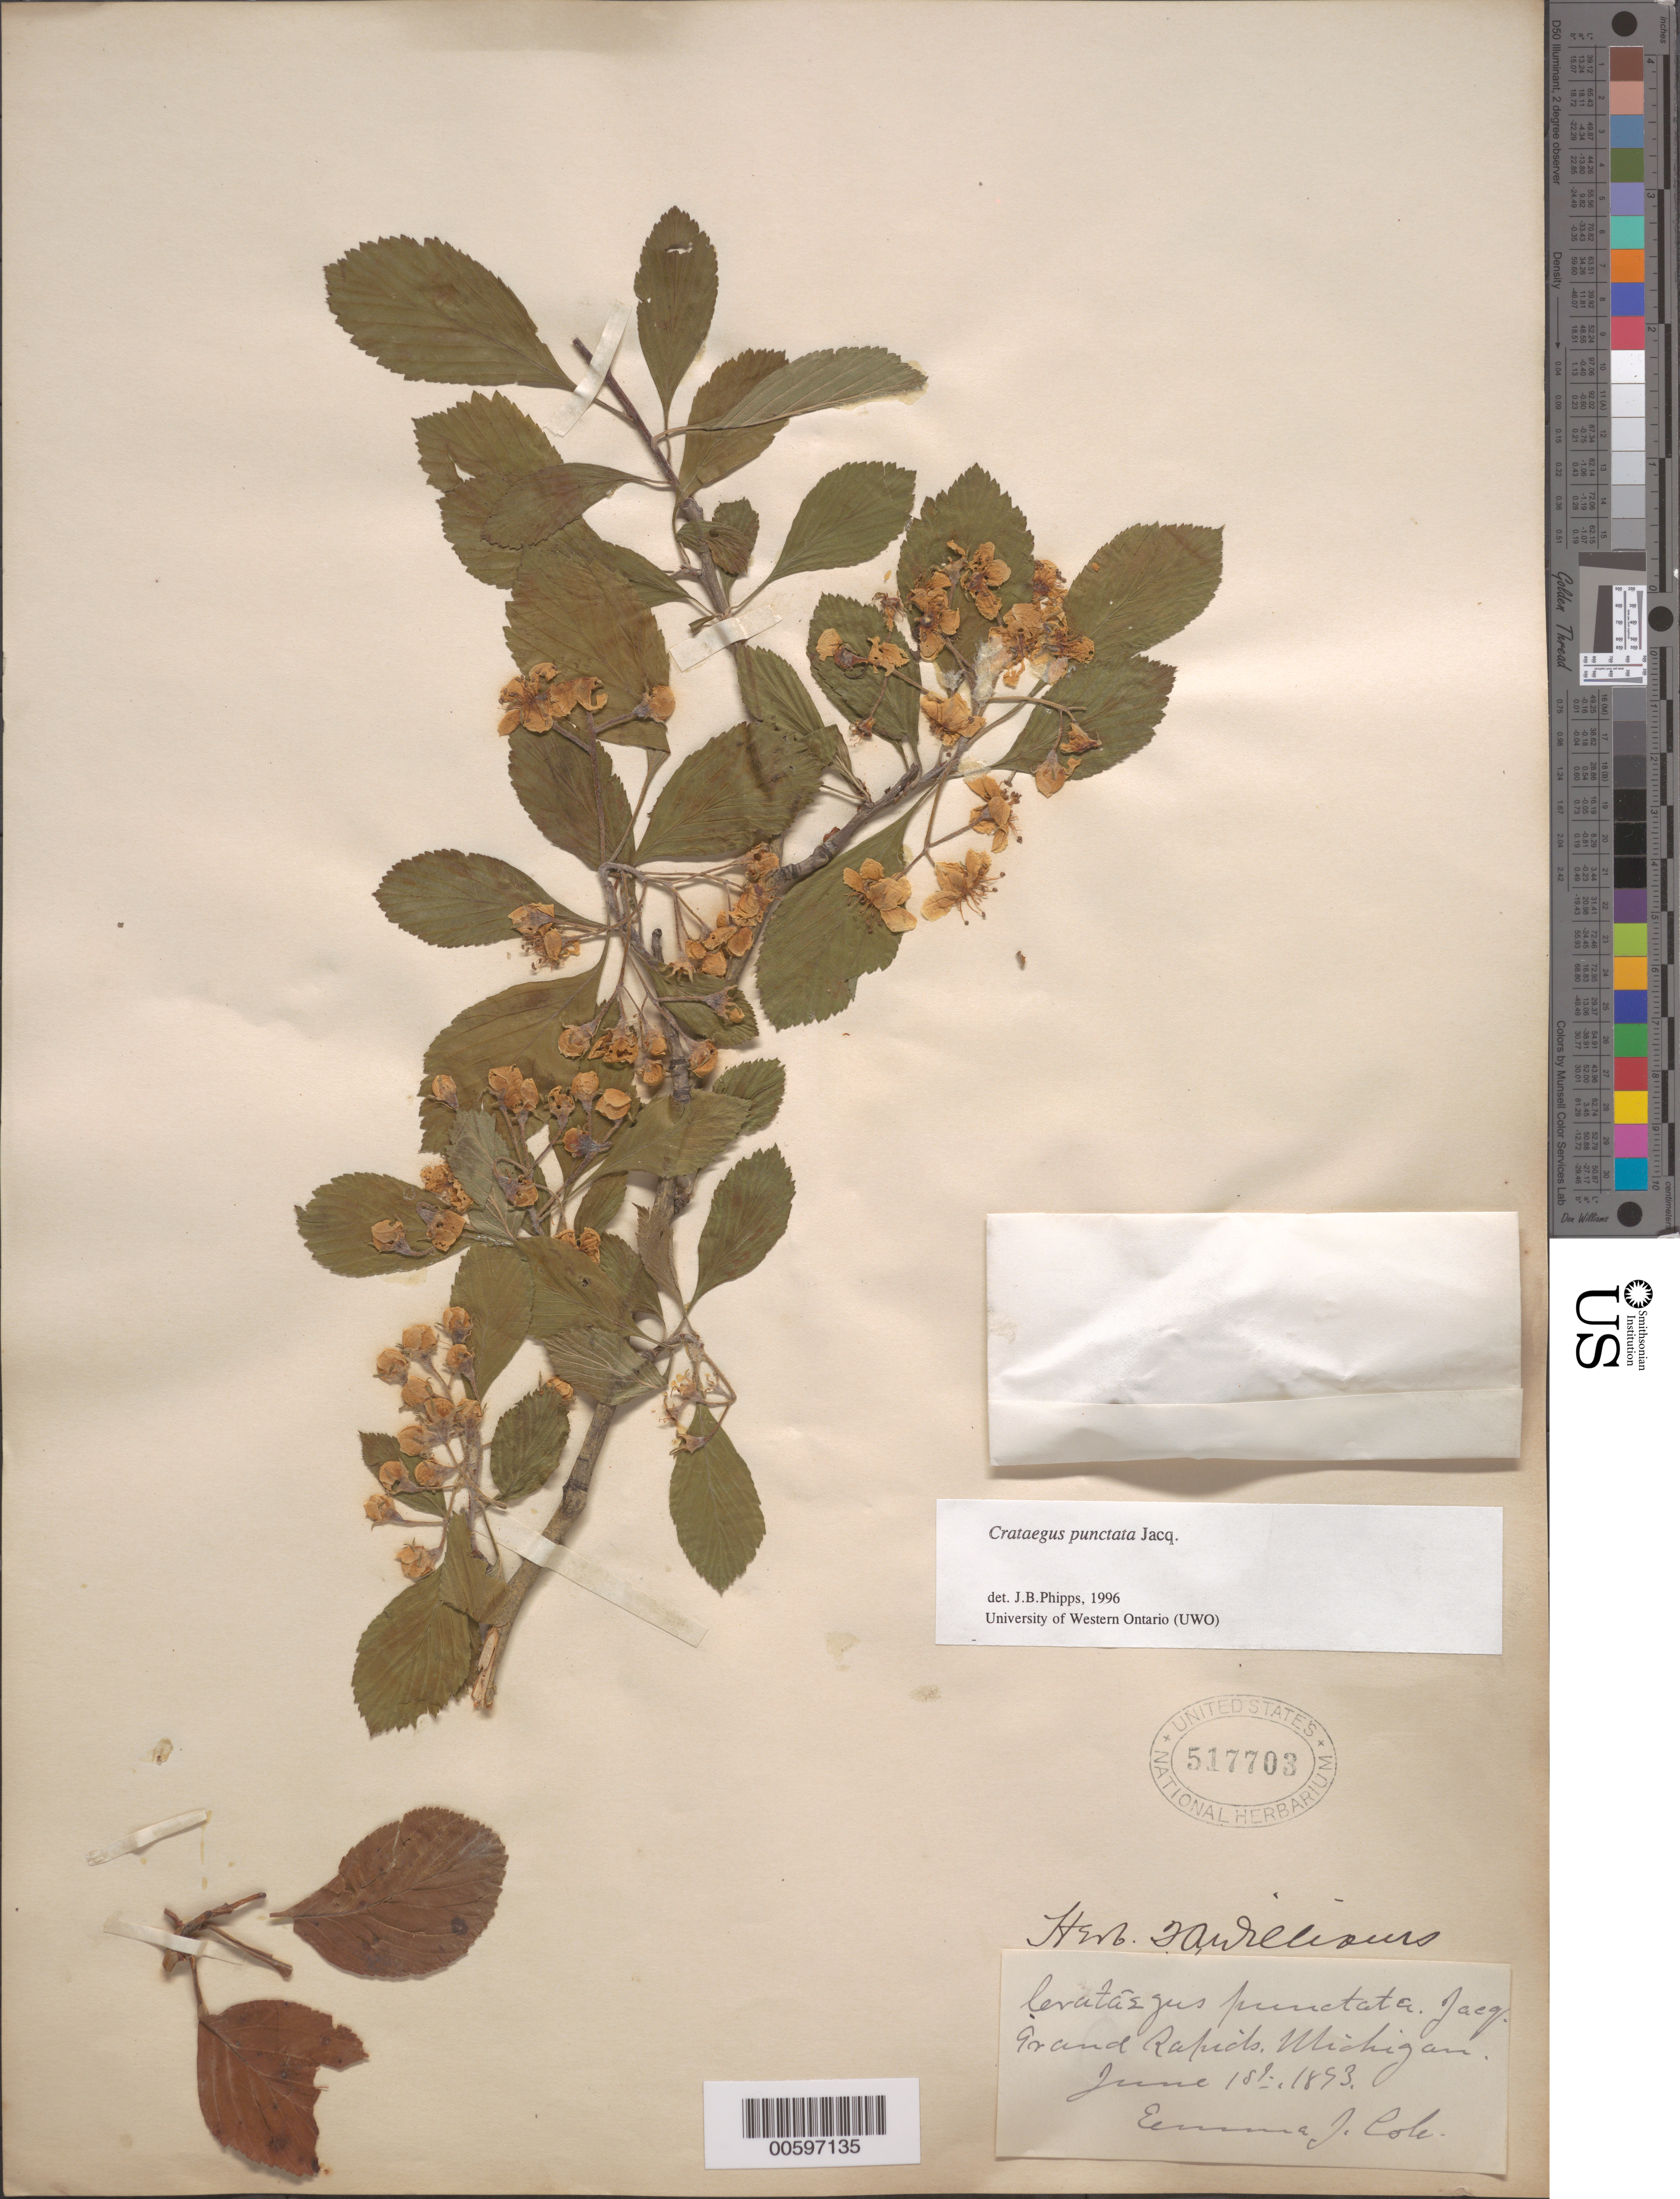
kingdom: Plantae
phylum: Tracheophyta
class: Magnoliopsida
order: Rosales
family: Rosaceae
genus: Crataegus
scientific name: Crataegus punctata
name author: Jacq.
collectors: E. Cole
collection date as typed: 18 Jun 1893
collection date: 1893-06-18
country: United States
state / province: Michigan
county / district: Kent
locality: Grand Rapids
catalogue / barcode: US 517703